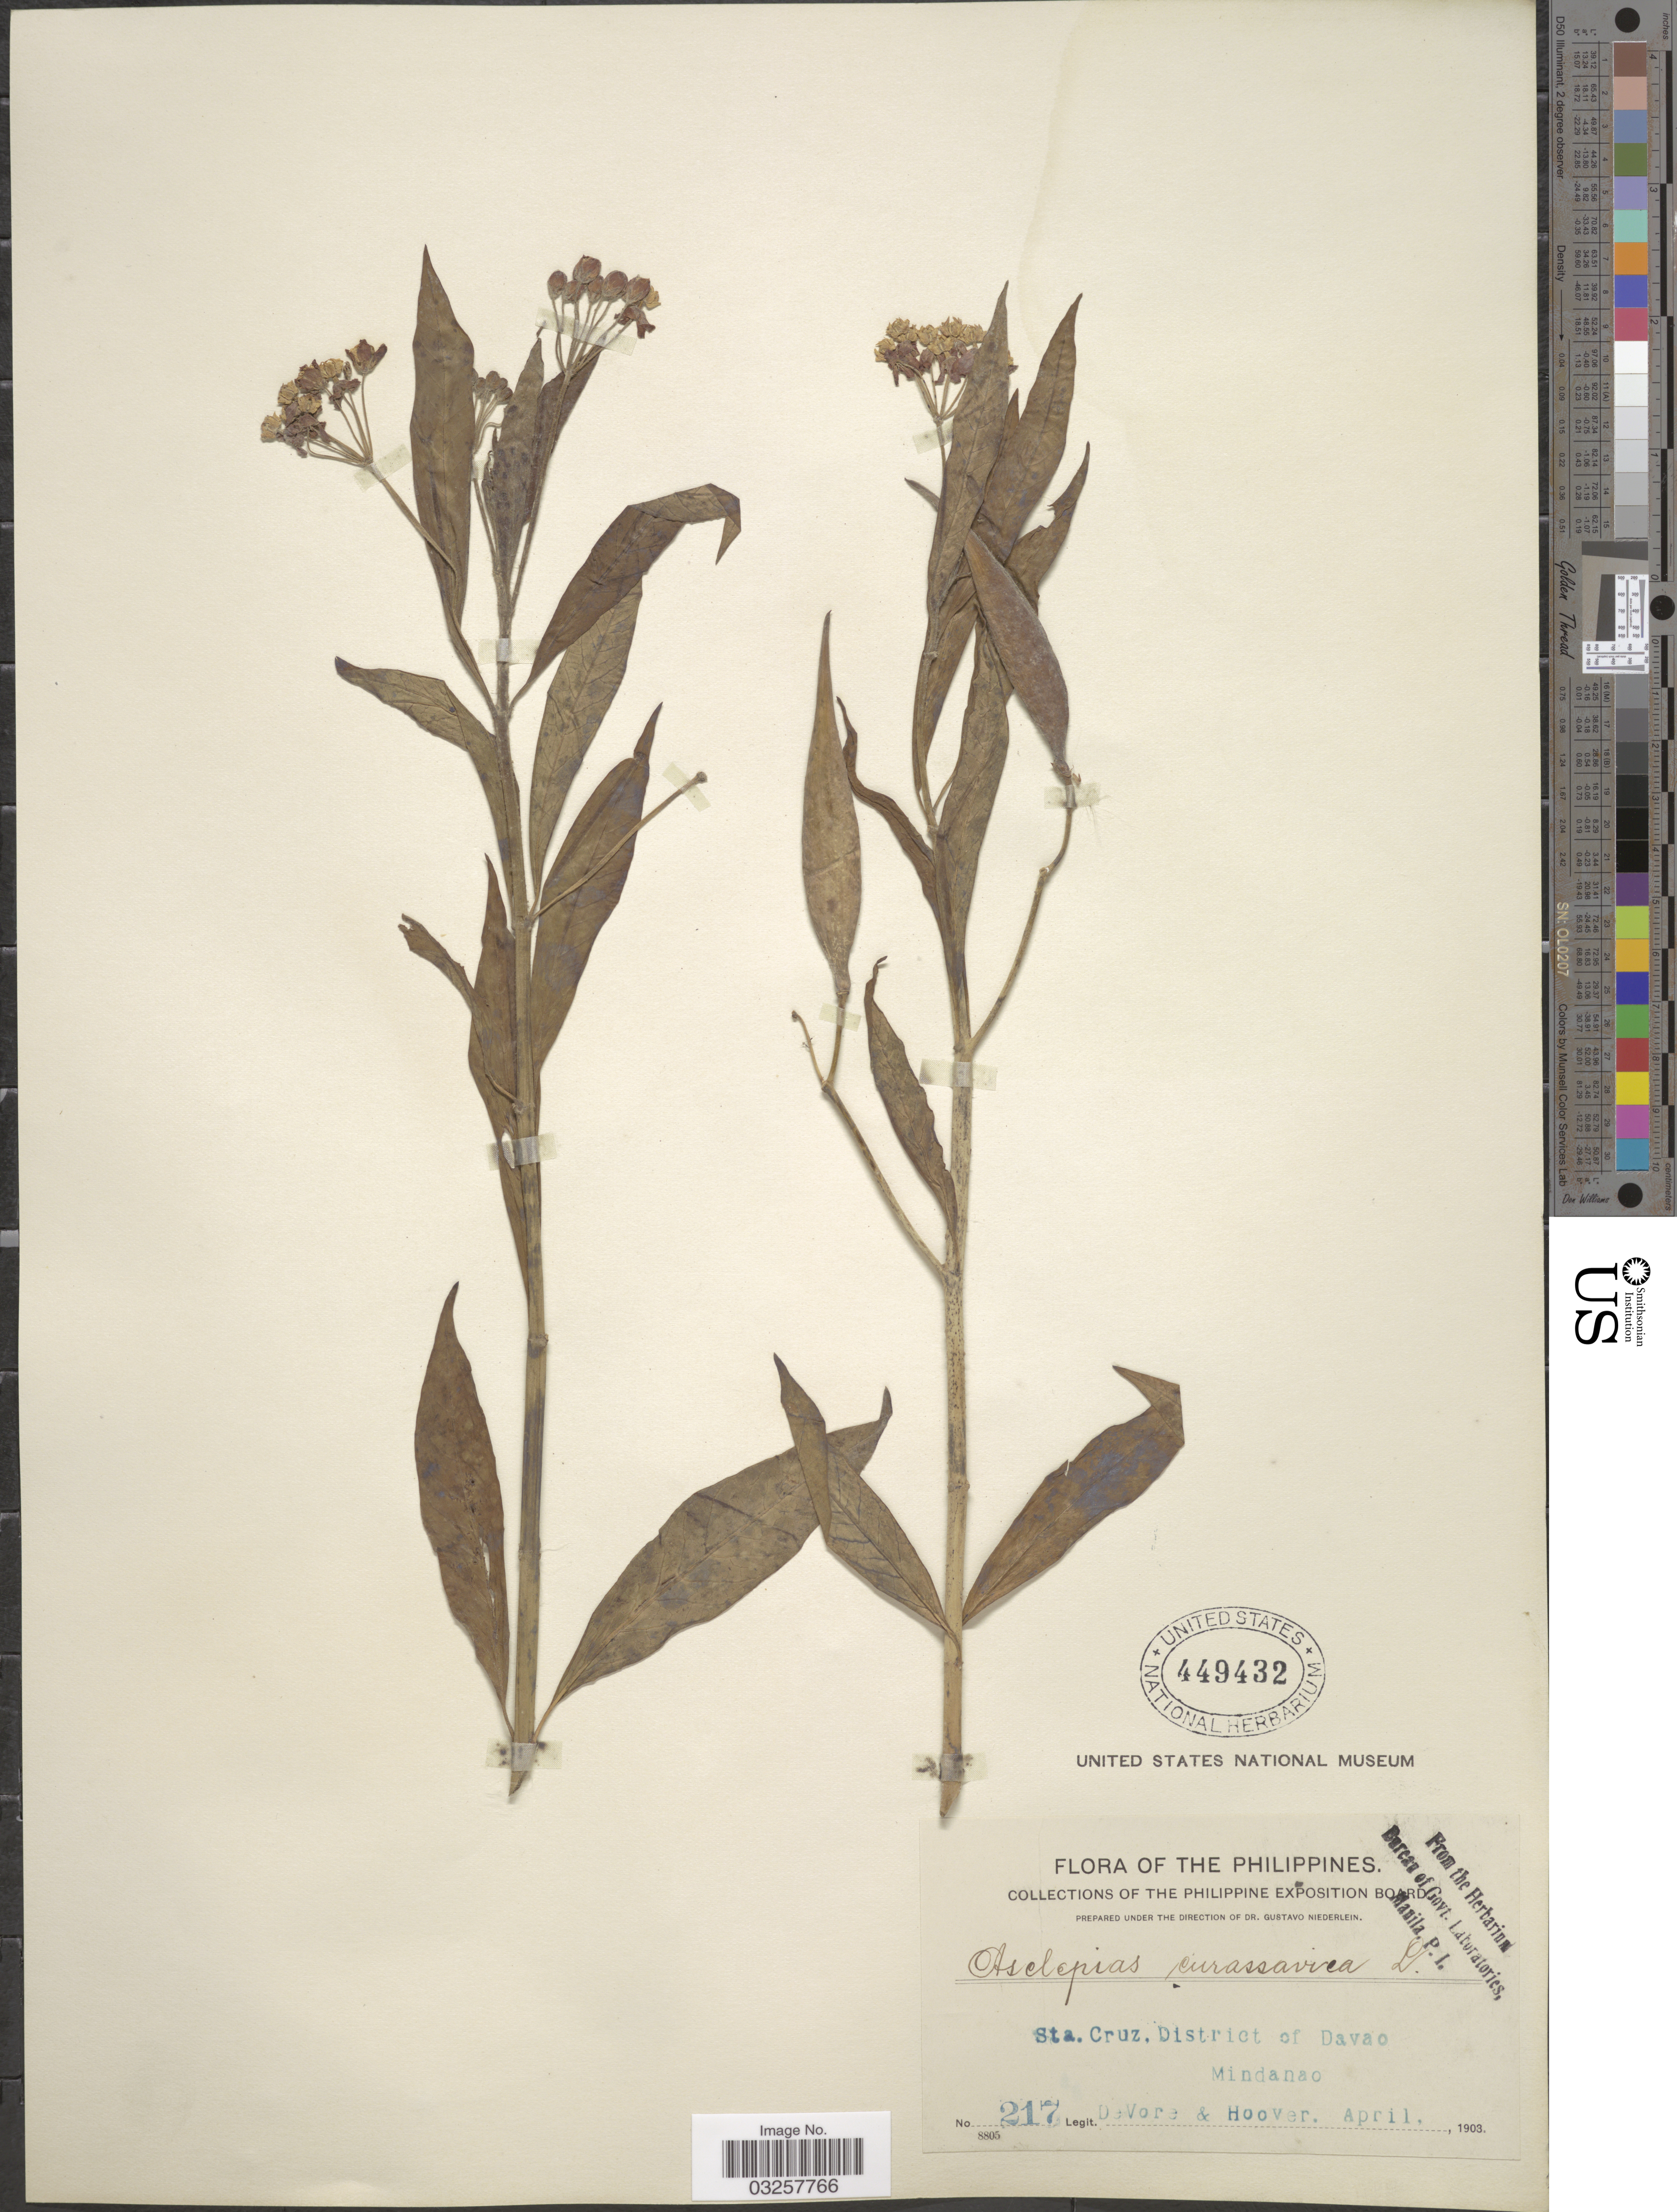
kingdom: Plantae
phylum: Tracheophyta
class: Magnoliopsida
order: Gentianales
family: Apocynaceae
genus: Asclepias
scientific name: Asclepias curassavica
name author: L.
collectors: B. F. DeVore & -- Hoover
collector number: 217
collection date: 1903-04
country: Philippines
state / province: Davao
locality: Sta. Cruz, District of Davao. Mindanao.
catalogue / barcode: US 449432